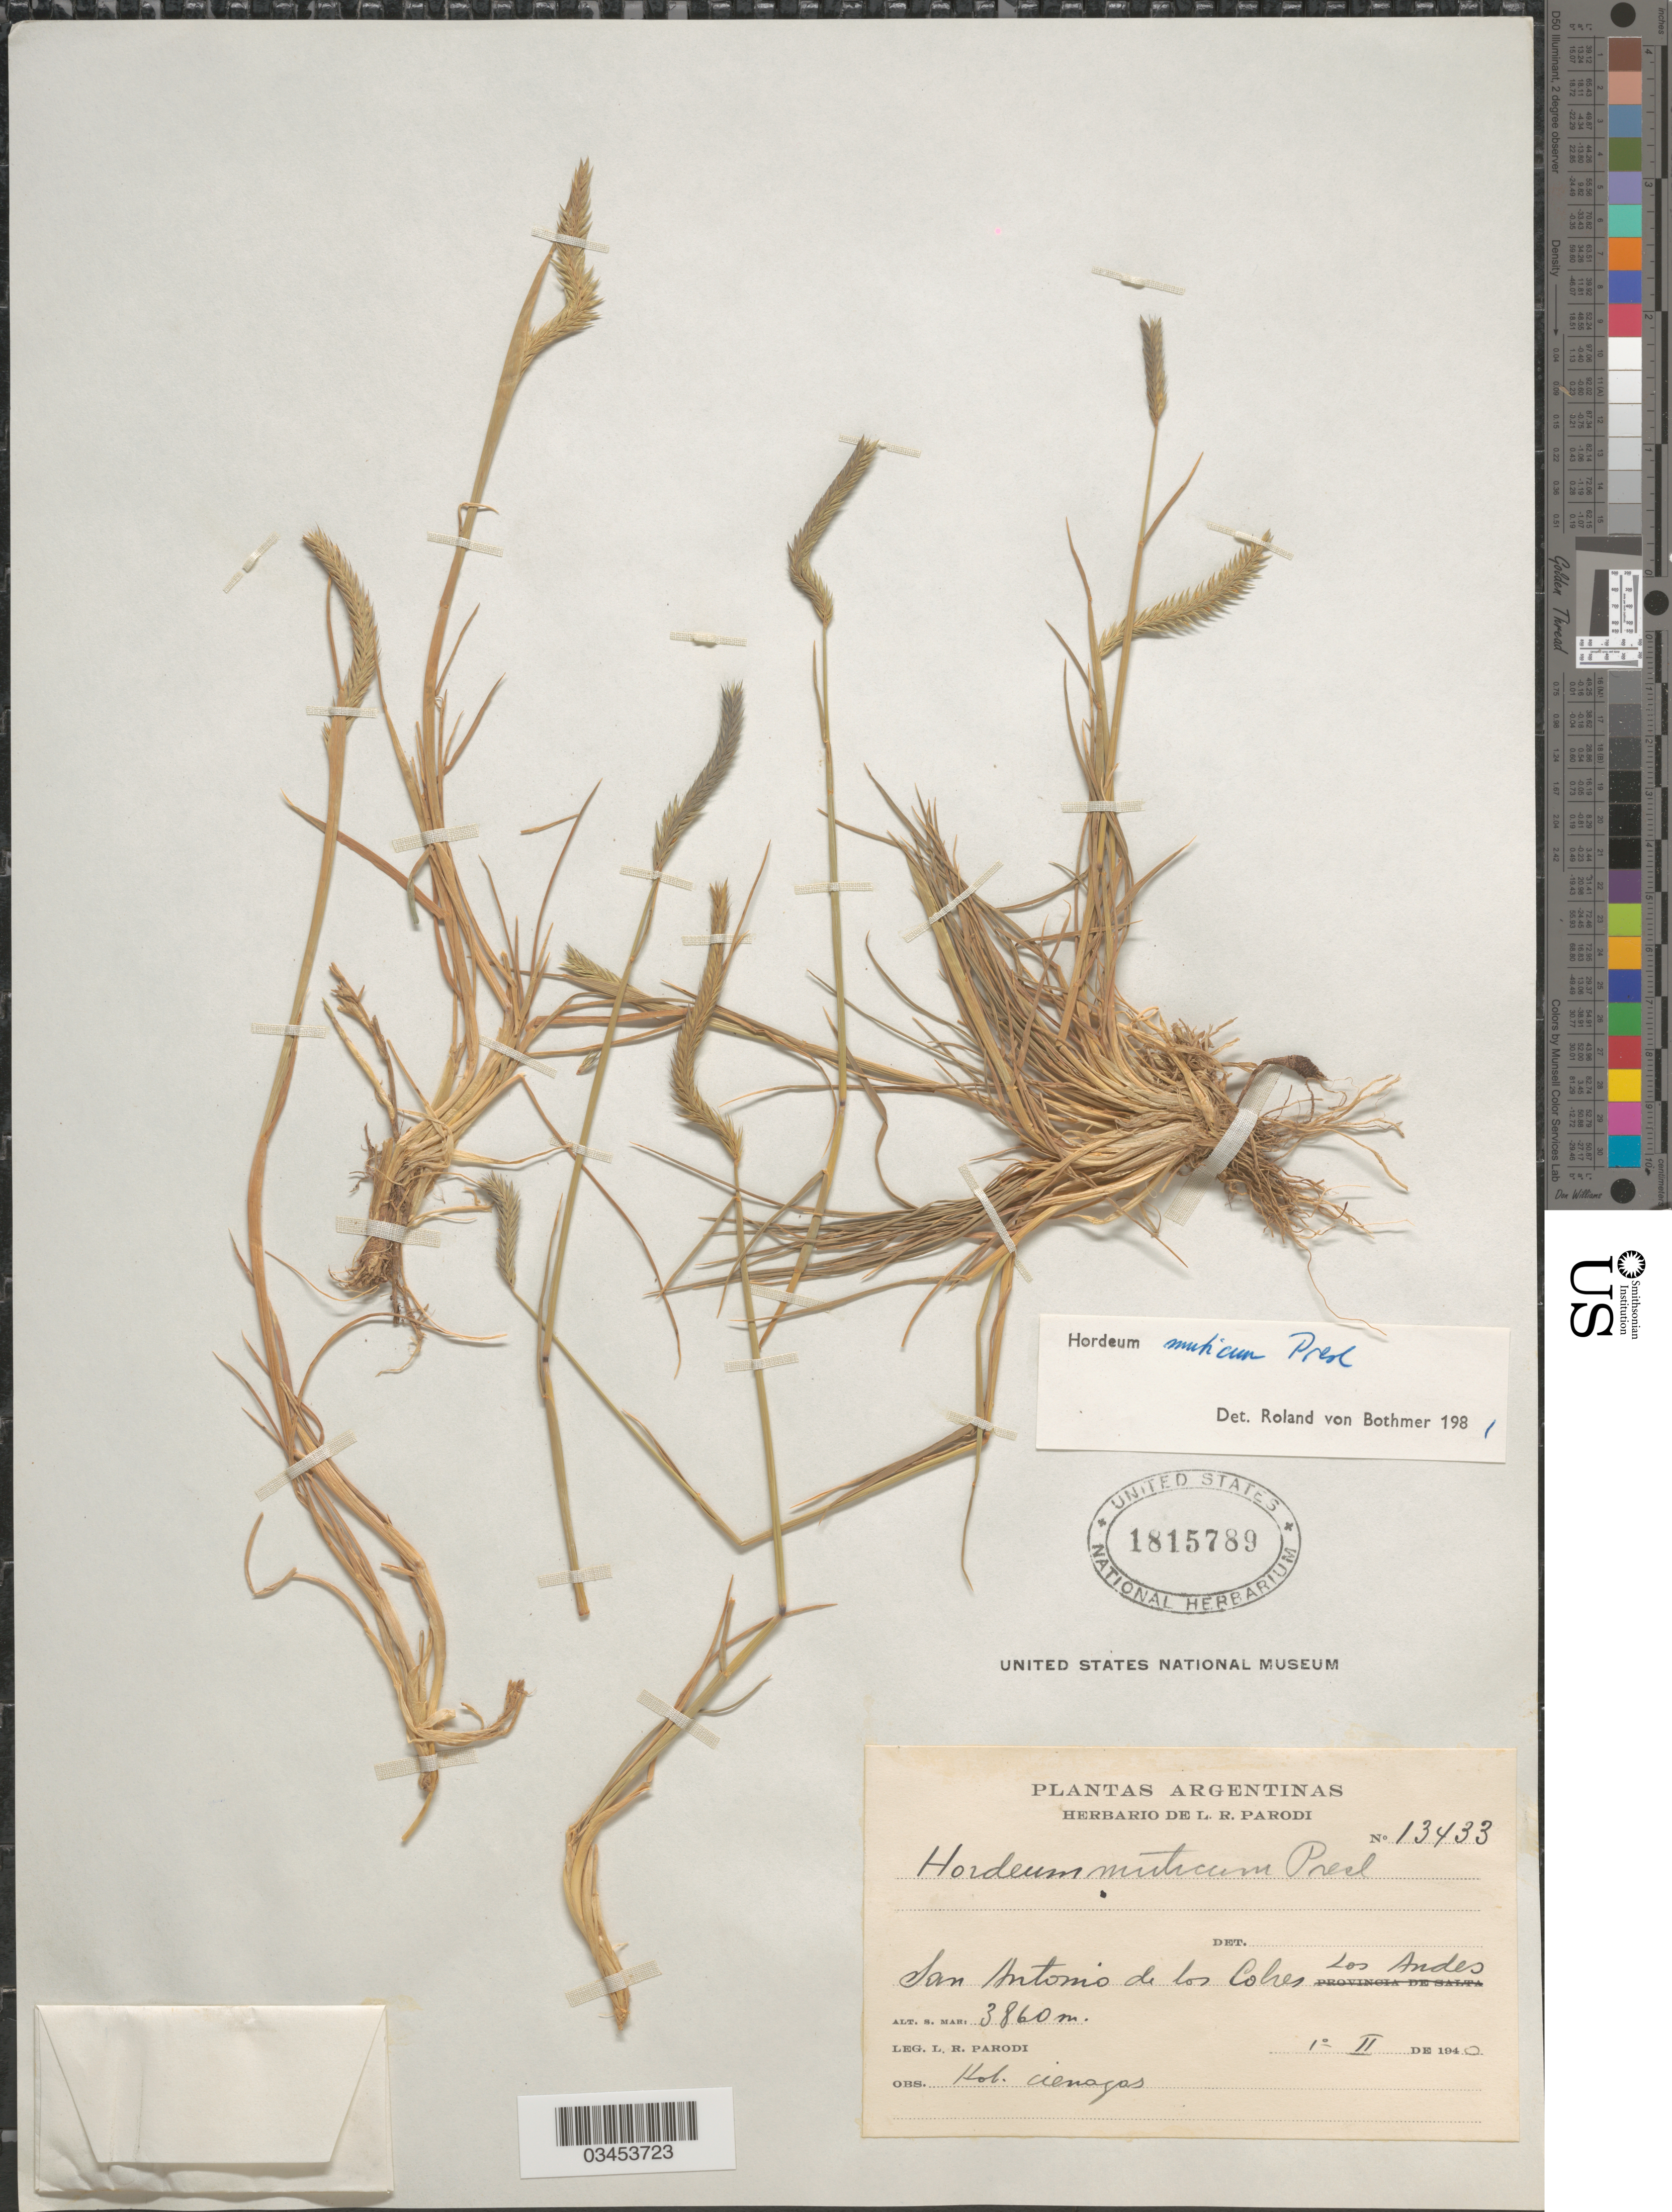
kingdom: Plantae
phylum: Tracheophyta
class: Liliopsida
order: Poales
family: Poaceae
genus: Hordeum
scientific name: Hordeum muticum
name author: J. Presl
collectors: L. R. Parodi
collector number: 13433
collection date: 1940-02-01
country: Argentina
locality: San Antonio de los Cobres Los Andes.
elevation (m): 3860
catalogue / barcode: US 1815789